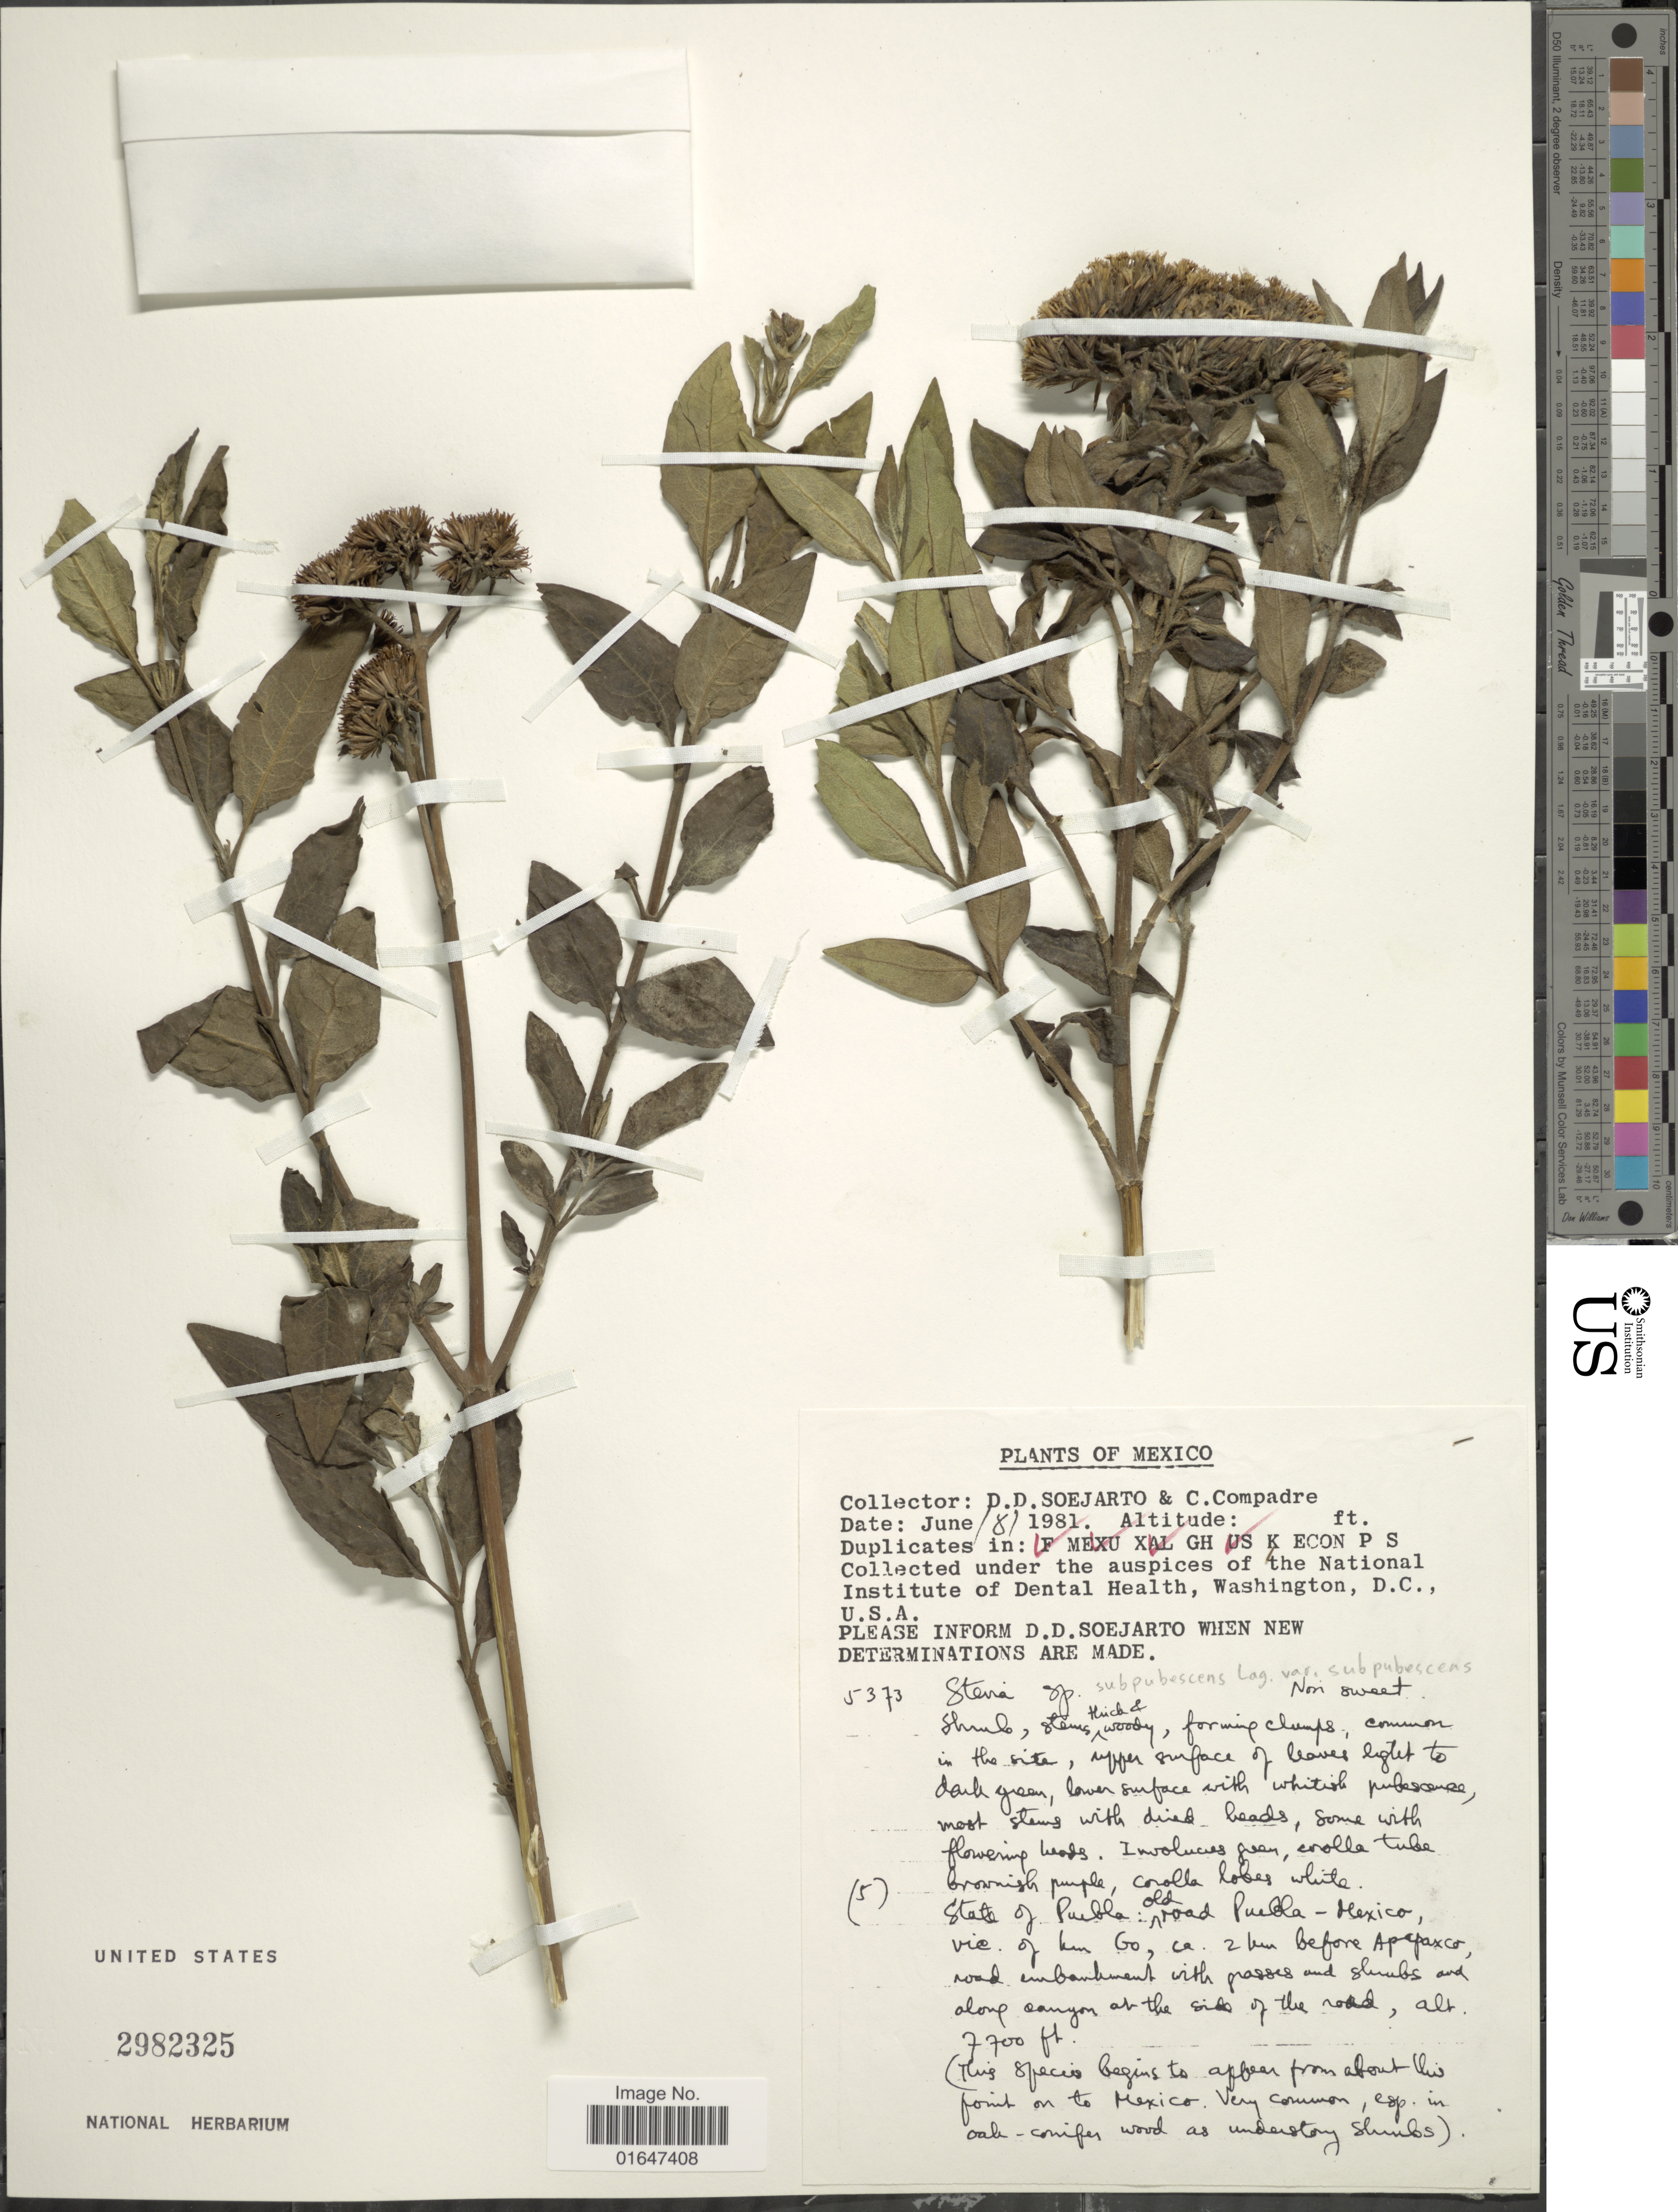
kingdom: Plantae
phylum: Tracheophyta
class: Magnoliopsida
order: Asterales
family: Asteraceae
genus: Stevia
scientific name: Stevia subpubescens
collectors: C. Compadre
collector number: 5373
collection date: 1981-06-08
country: Mexico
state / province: Puebla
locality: Old road Puebla-Mexico, vic. of km Go, ca 2 km before Apapaxco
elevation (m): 2347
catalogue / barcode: US 2982325